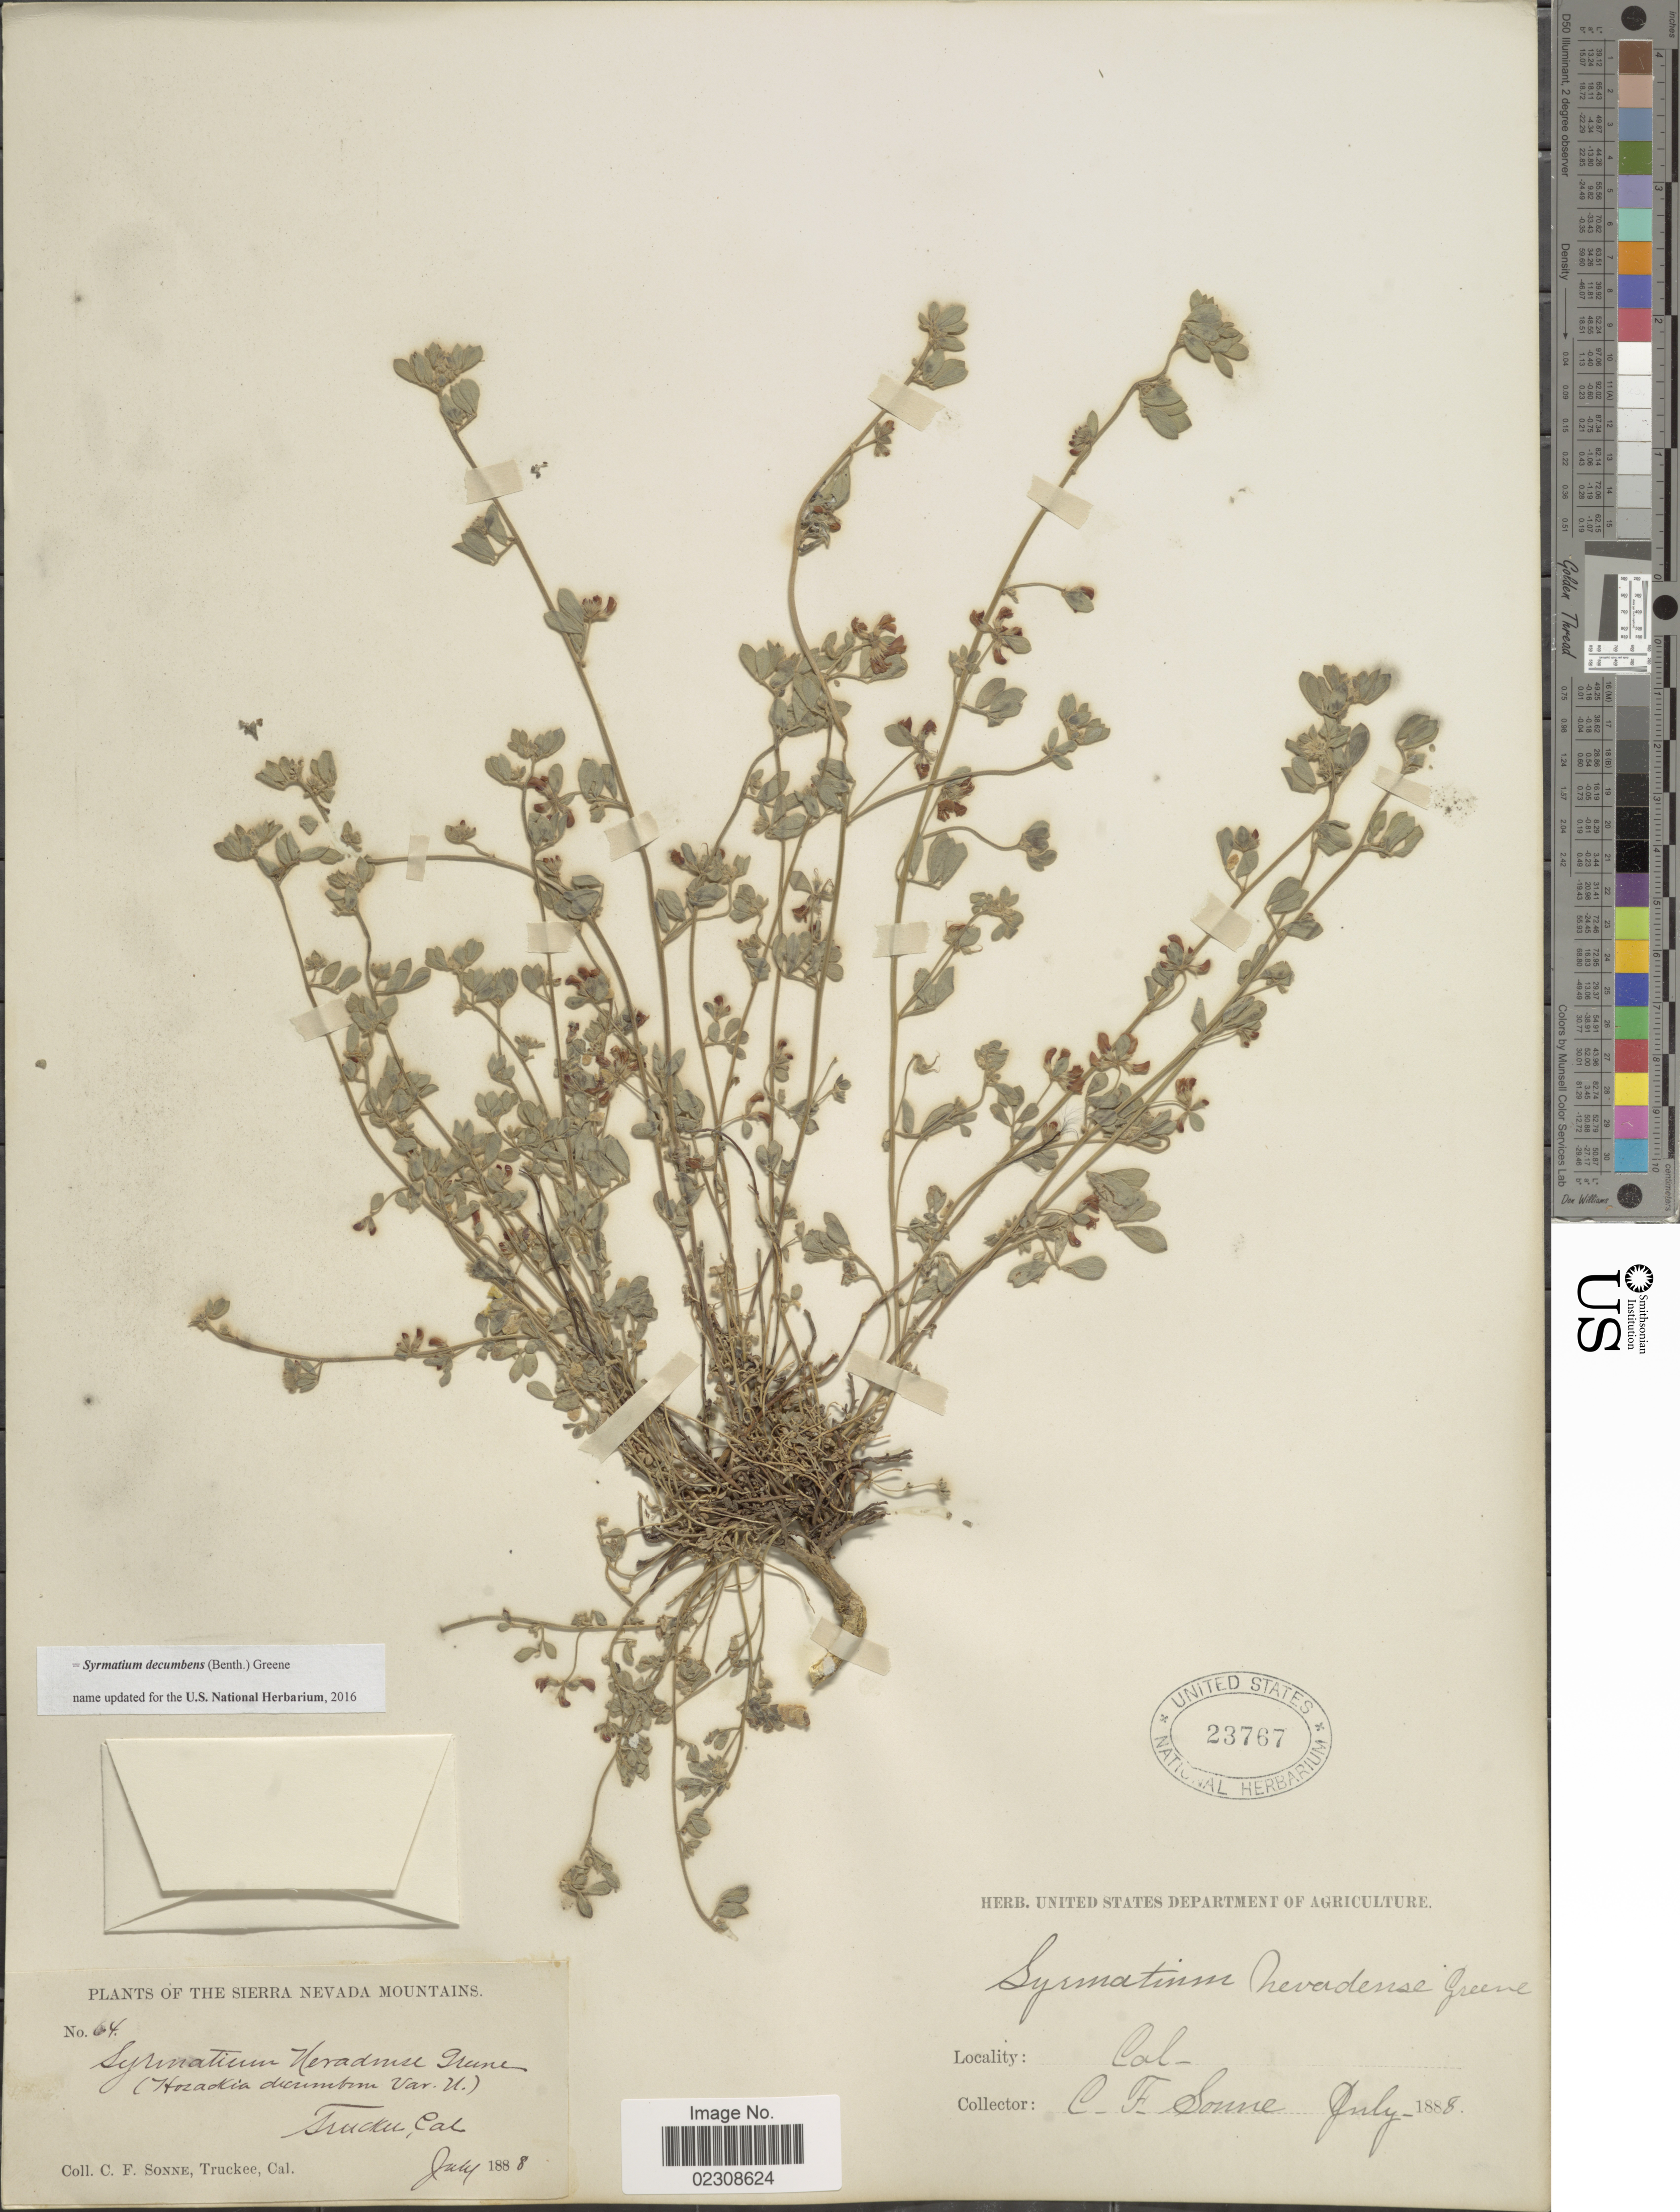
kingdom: Plantae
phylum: Tracheophyta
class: Magnoliopsida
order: Fabales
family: Fabaceae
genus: Syrmatium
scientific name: Syrmatium decumbens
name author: (Benth.) Greene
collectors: C. Sonne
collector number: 64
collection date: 1888-07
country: United States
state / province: California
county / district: Nevada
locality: Truckee, Cal. The Sierra Nevada Mountains.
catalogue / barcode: US 23767